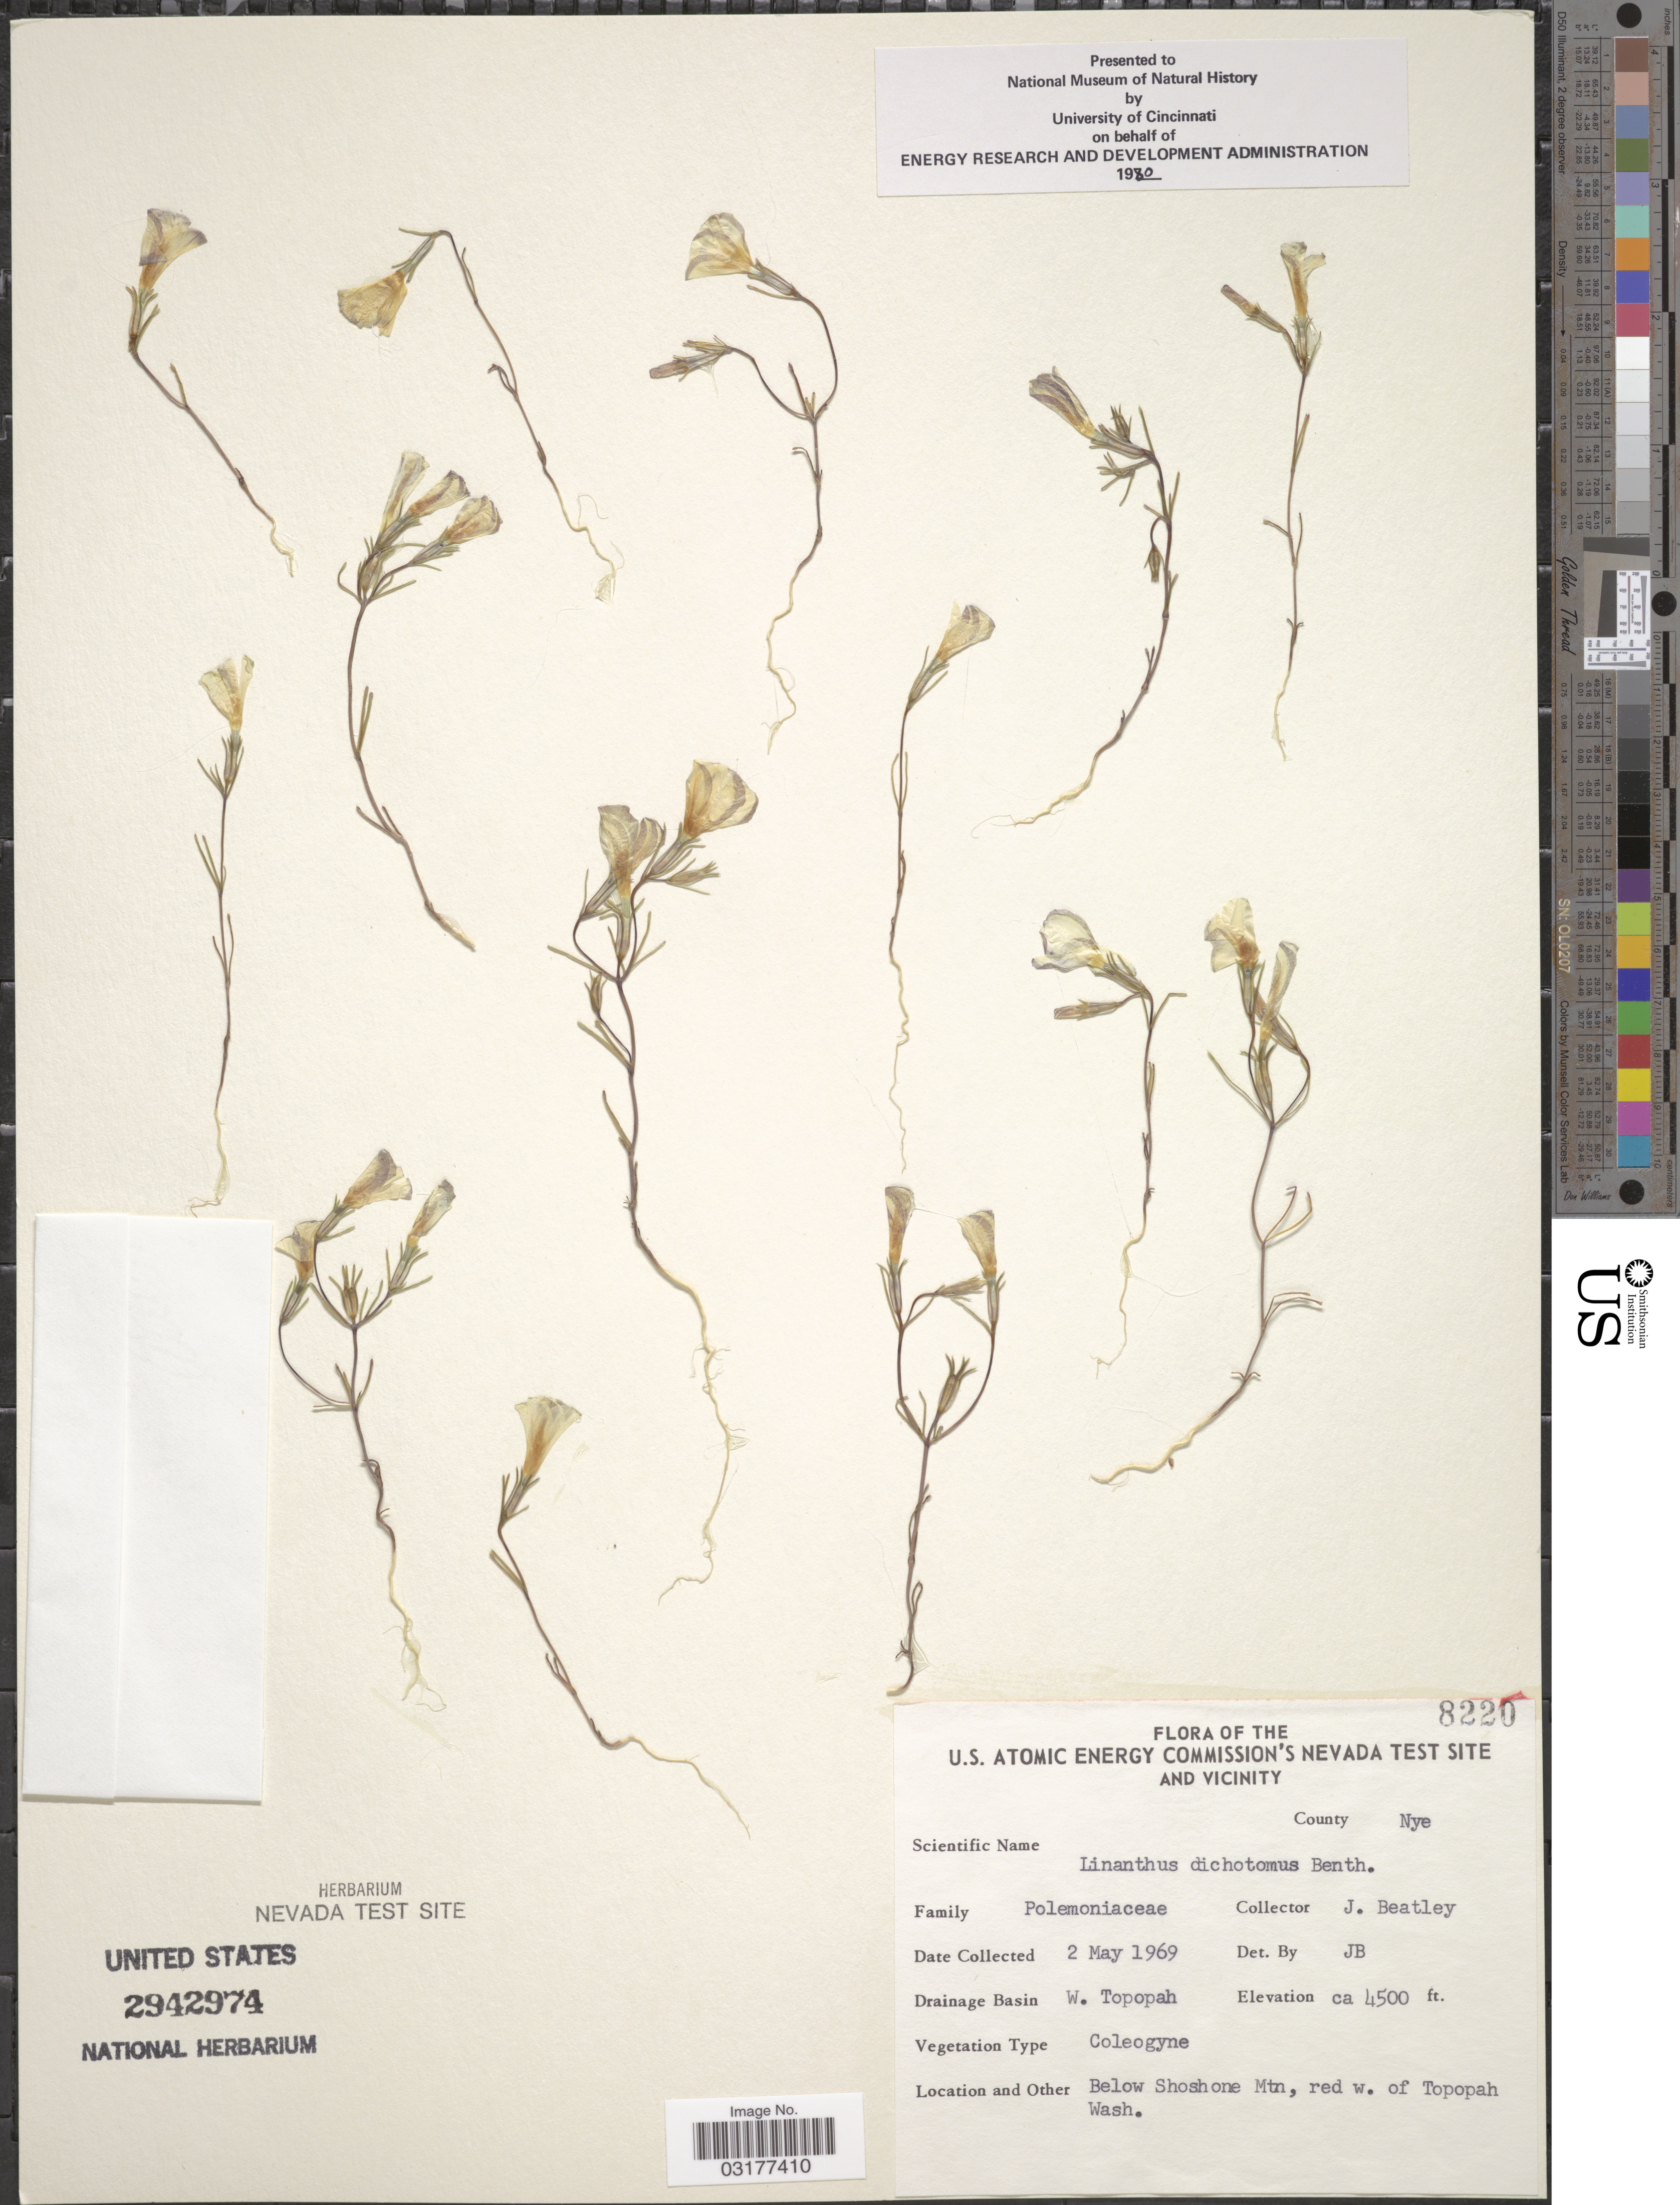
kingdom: Plantae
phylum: Tracheophyta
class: Magnoliopsida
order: Ericales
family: Polemoniaceae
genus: Linanthus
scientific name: Linanthus dichotomus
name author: Benth.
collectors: J. C. Beatley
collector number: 8220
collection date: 1969-05-02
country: United States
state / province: Nevada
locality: The U.S. Atomic Energy Commission's Nevada Test Site and Vicinity. County Nye. Drainage Basin W. Topopah. Below Shoshone Mtn, red w. of Topopah Wash.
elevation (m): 1372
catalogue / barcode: US 2942974